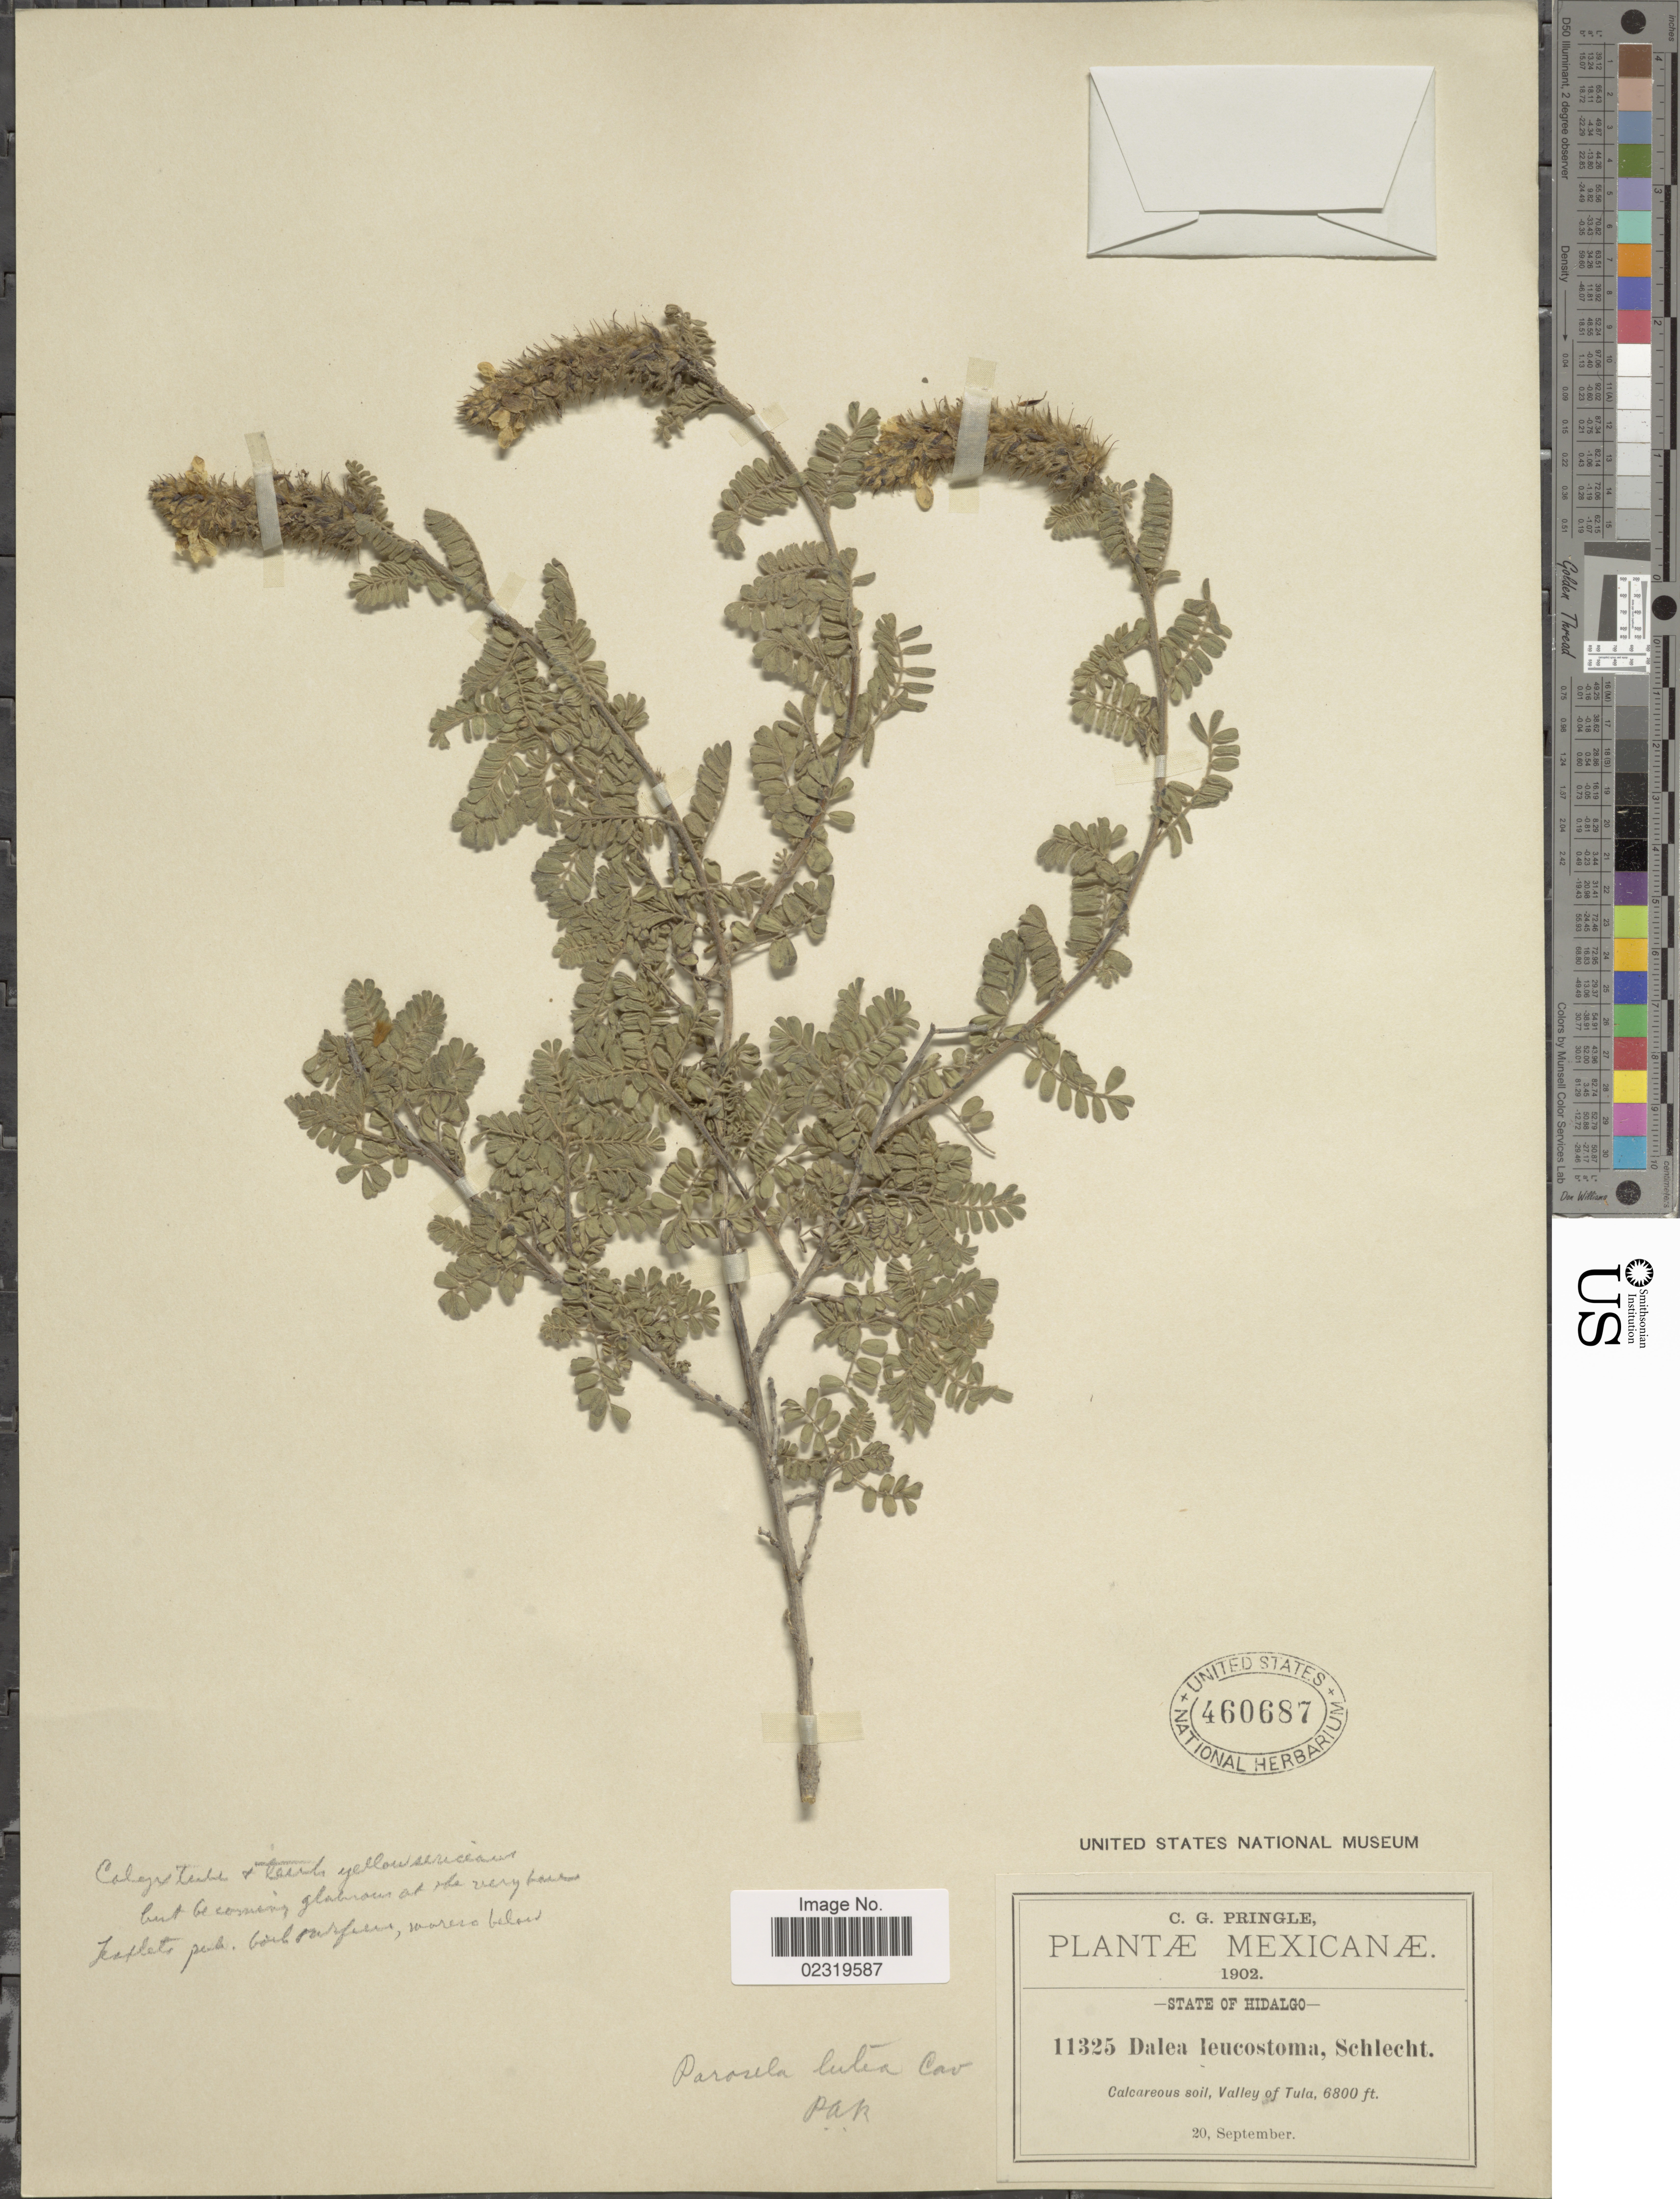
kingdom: Plantae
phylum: Tracheophyta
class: Magnoliopsida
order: Fabales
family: Fabaceae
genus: Dalea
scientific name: Dalea lutea var. lutea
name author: (Cav.) Willd.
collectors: C. G. Pringle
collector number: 11325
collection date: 1902-09-20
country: Mexico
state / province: Hidalgo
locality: Valley of Tula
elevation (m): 2073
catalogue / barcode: US 460687